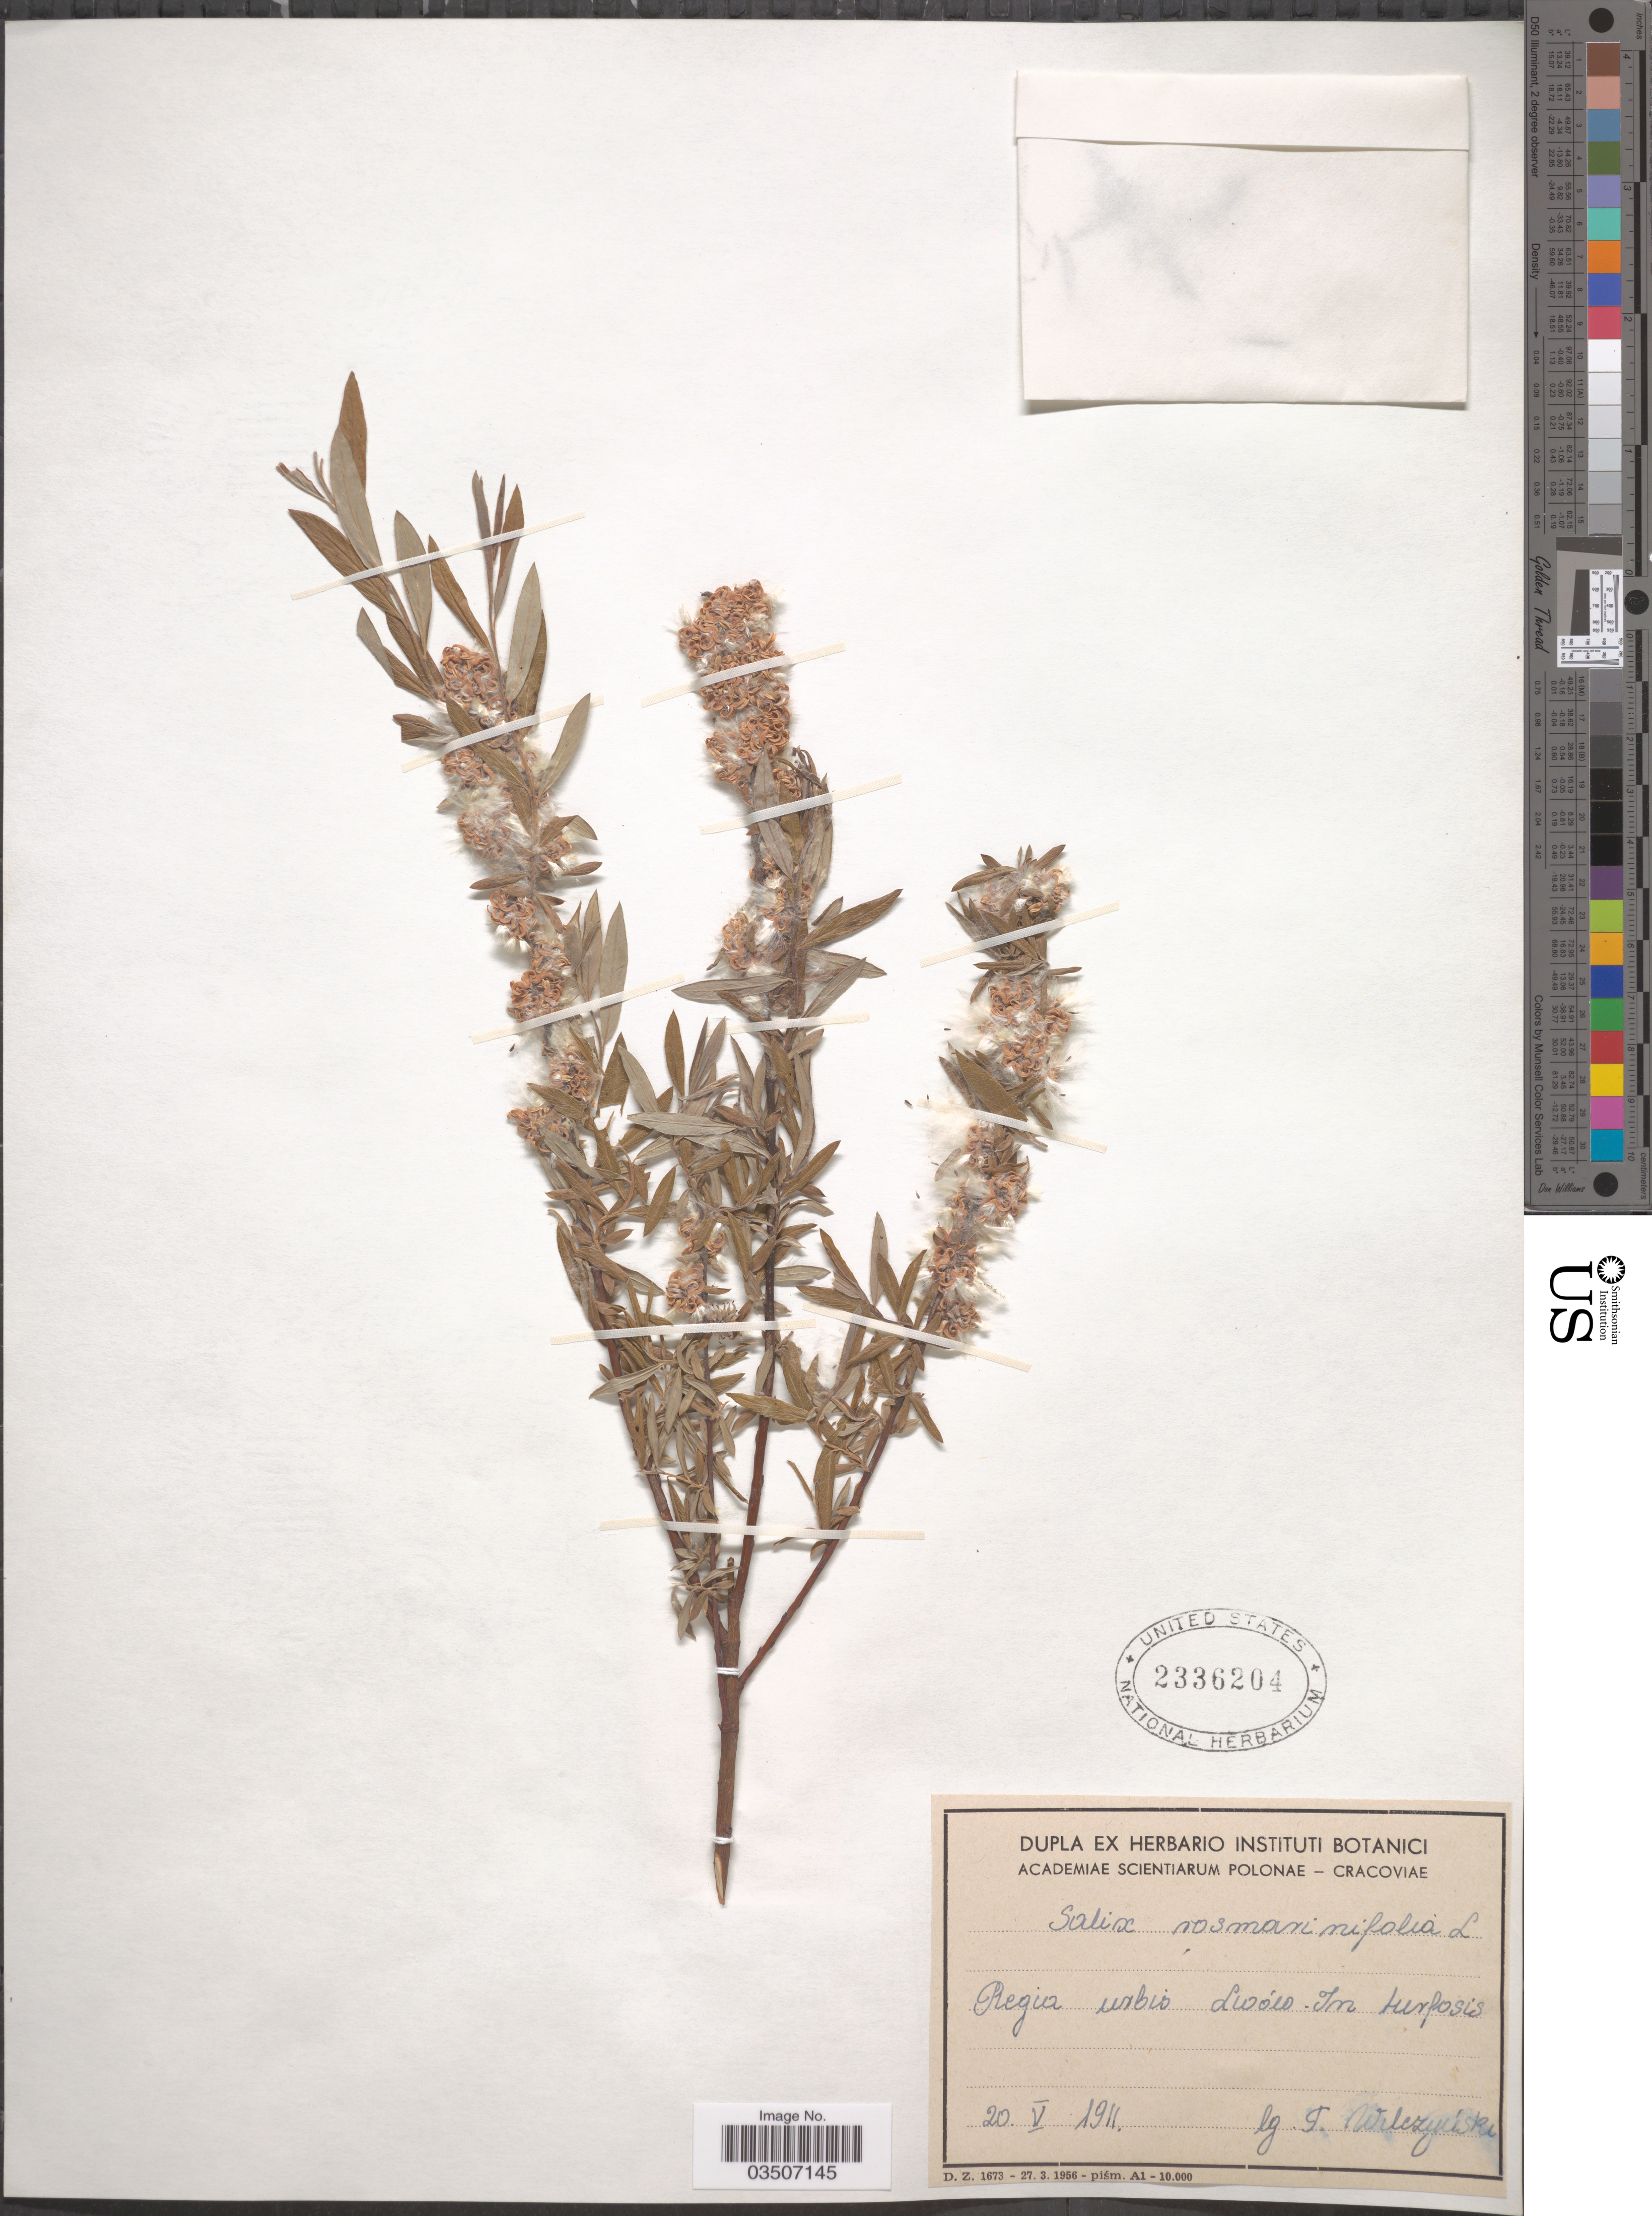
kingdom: Plantae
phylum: Tracheophyta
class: Magnoliopsida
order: Malpighiales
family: Salicaceae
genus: Salix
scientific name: Salix rosmarinifolia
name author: L.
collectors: T. Wilczynski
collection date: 1911-05-20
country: Poland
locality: Regia urbis Lwów - In turfosis.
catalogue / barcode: US 2336204